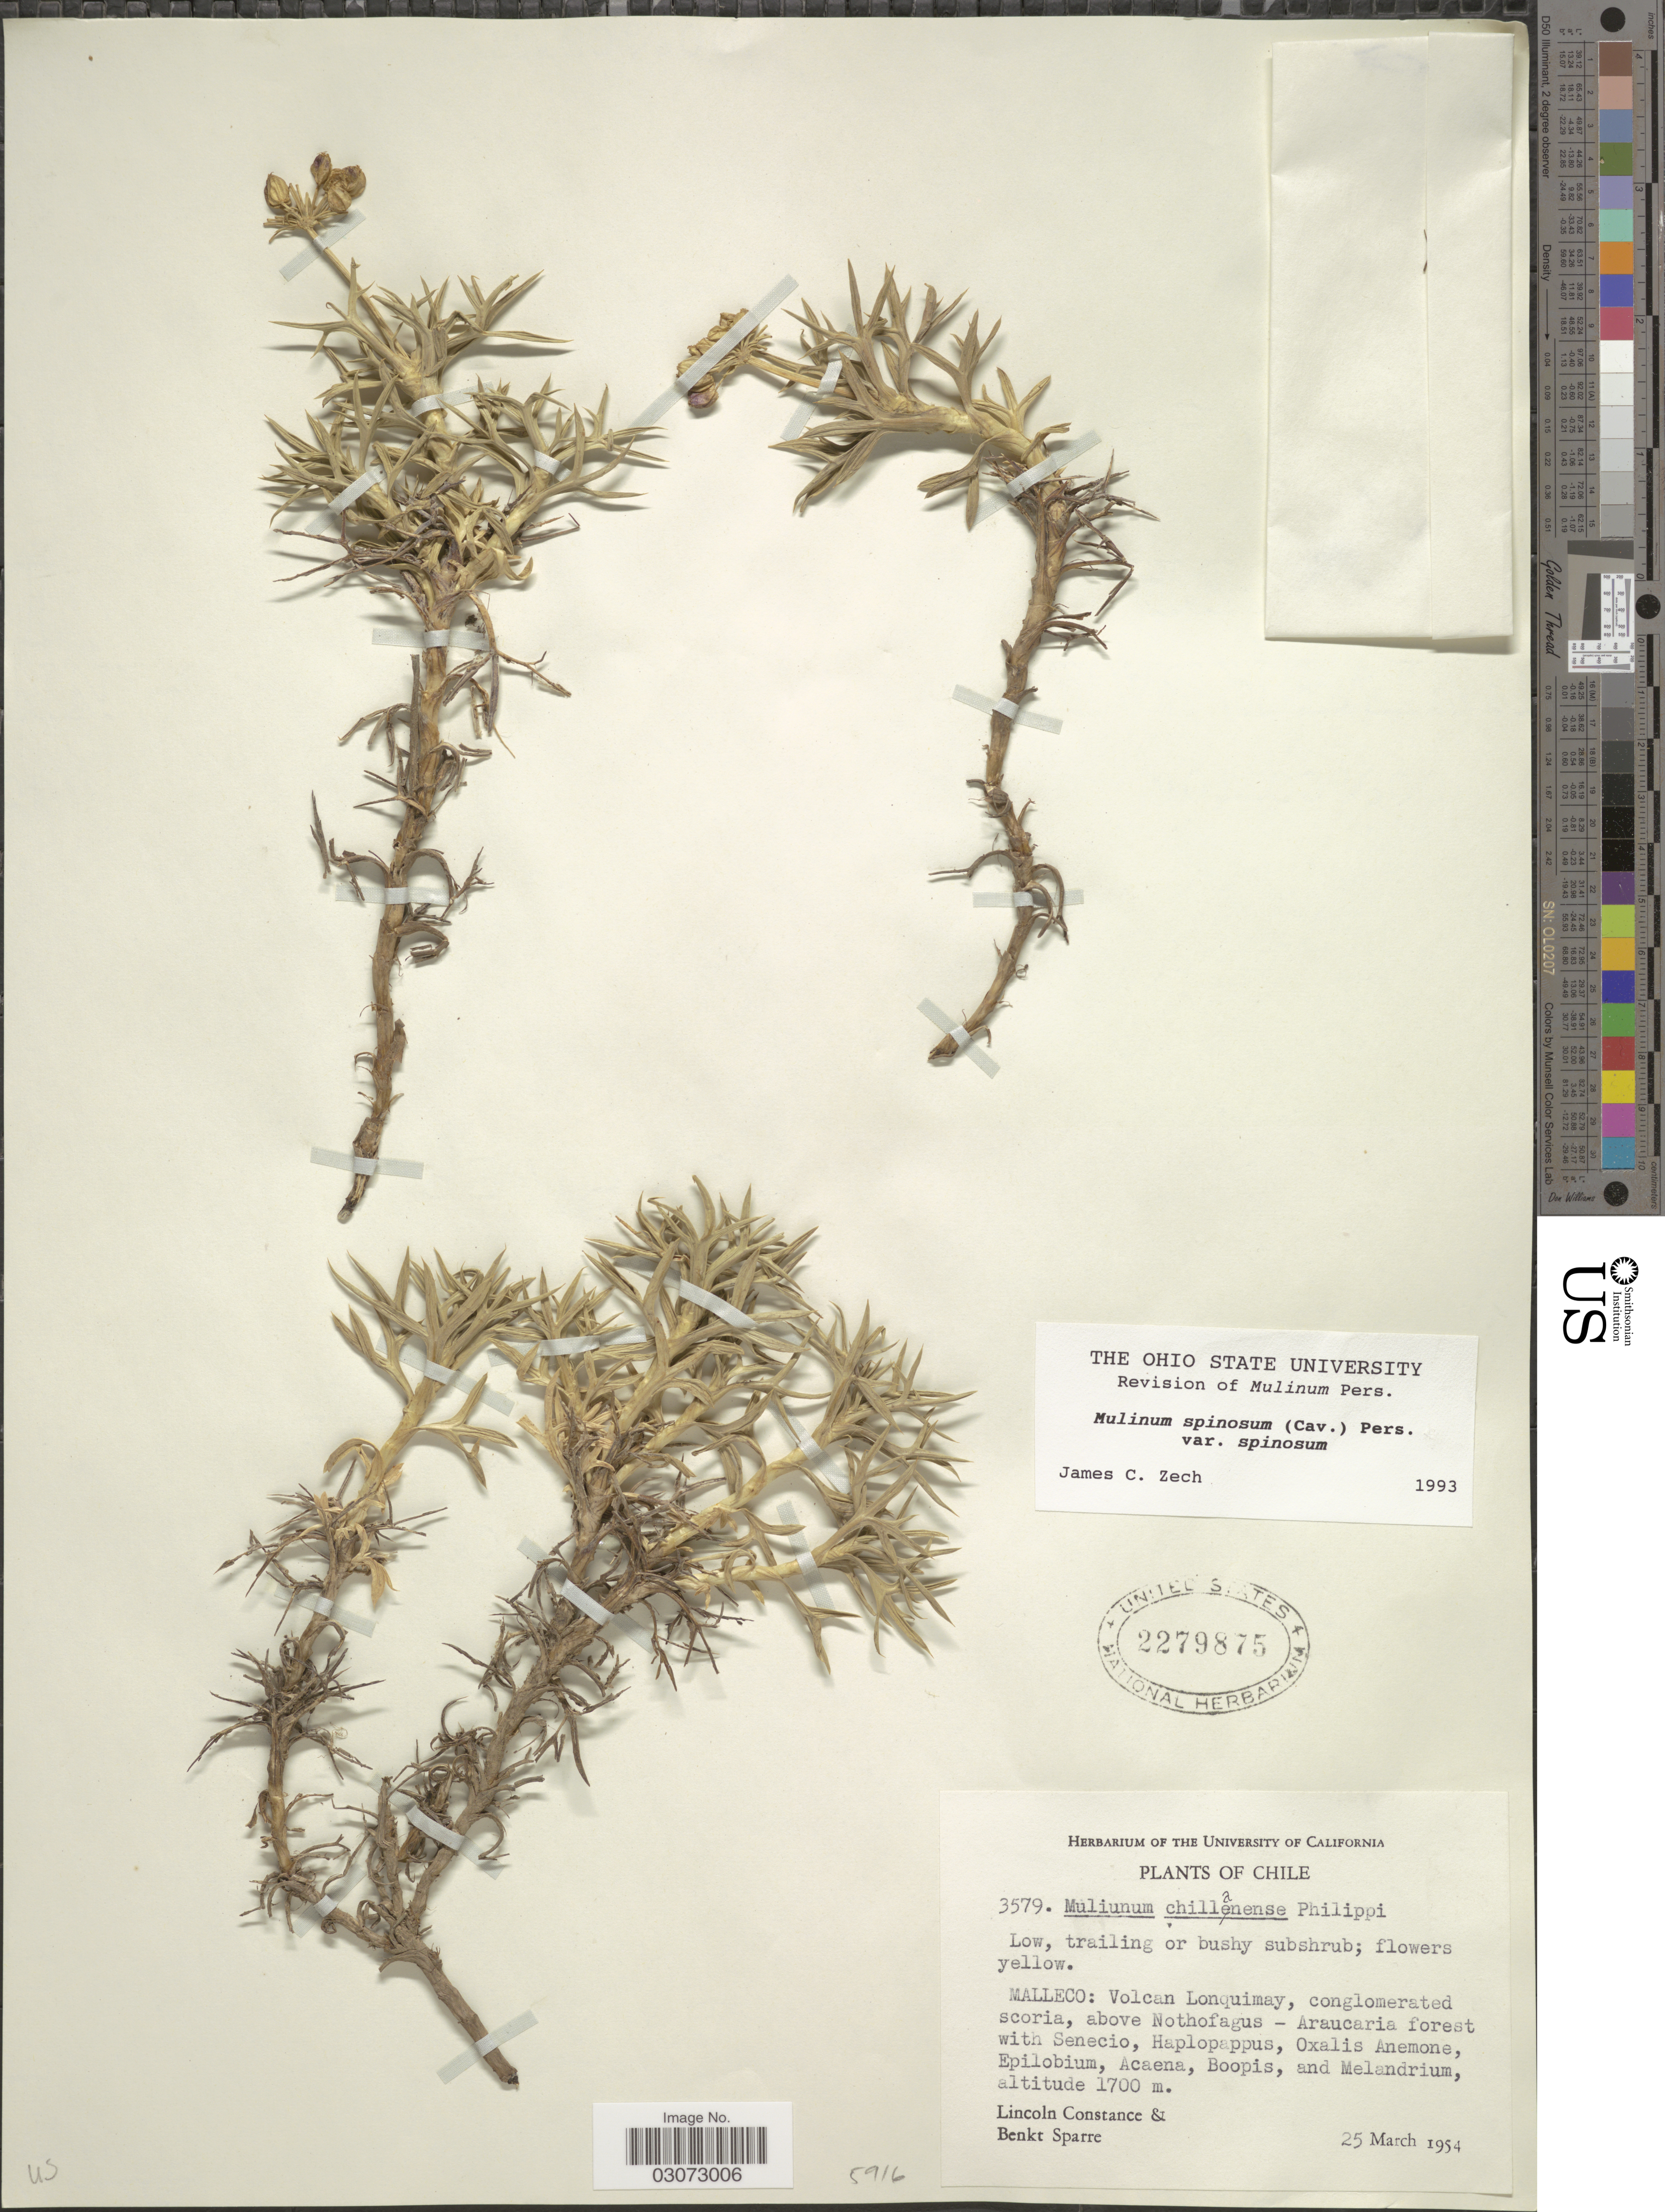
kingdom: Plantae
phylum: Tracheophyta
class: Magnoliopsida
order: Apiales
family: Apiaceae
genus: Mulinum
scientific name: Mulinum spinosum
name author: Pers.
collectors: L. Constance & B. Sparre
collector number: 3579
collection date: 1954-03-25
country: Chile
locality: Malleco: Volcan Lonquimay, conglomerated scoria, above Nothofagus - Araucaria forest.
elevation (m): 1700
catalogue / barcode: US 2279875